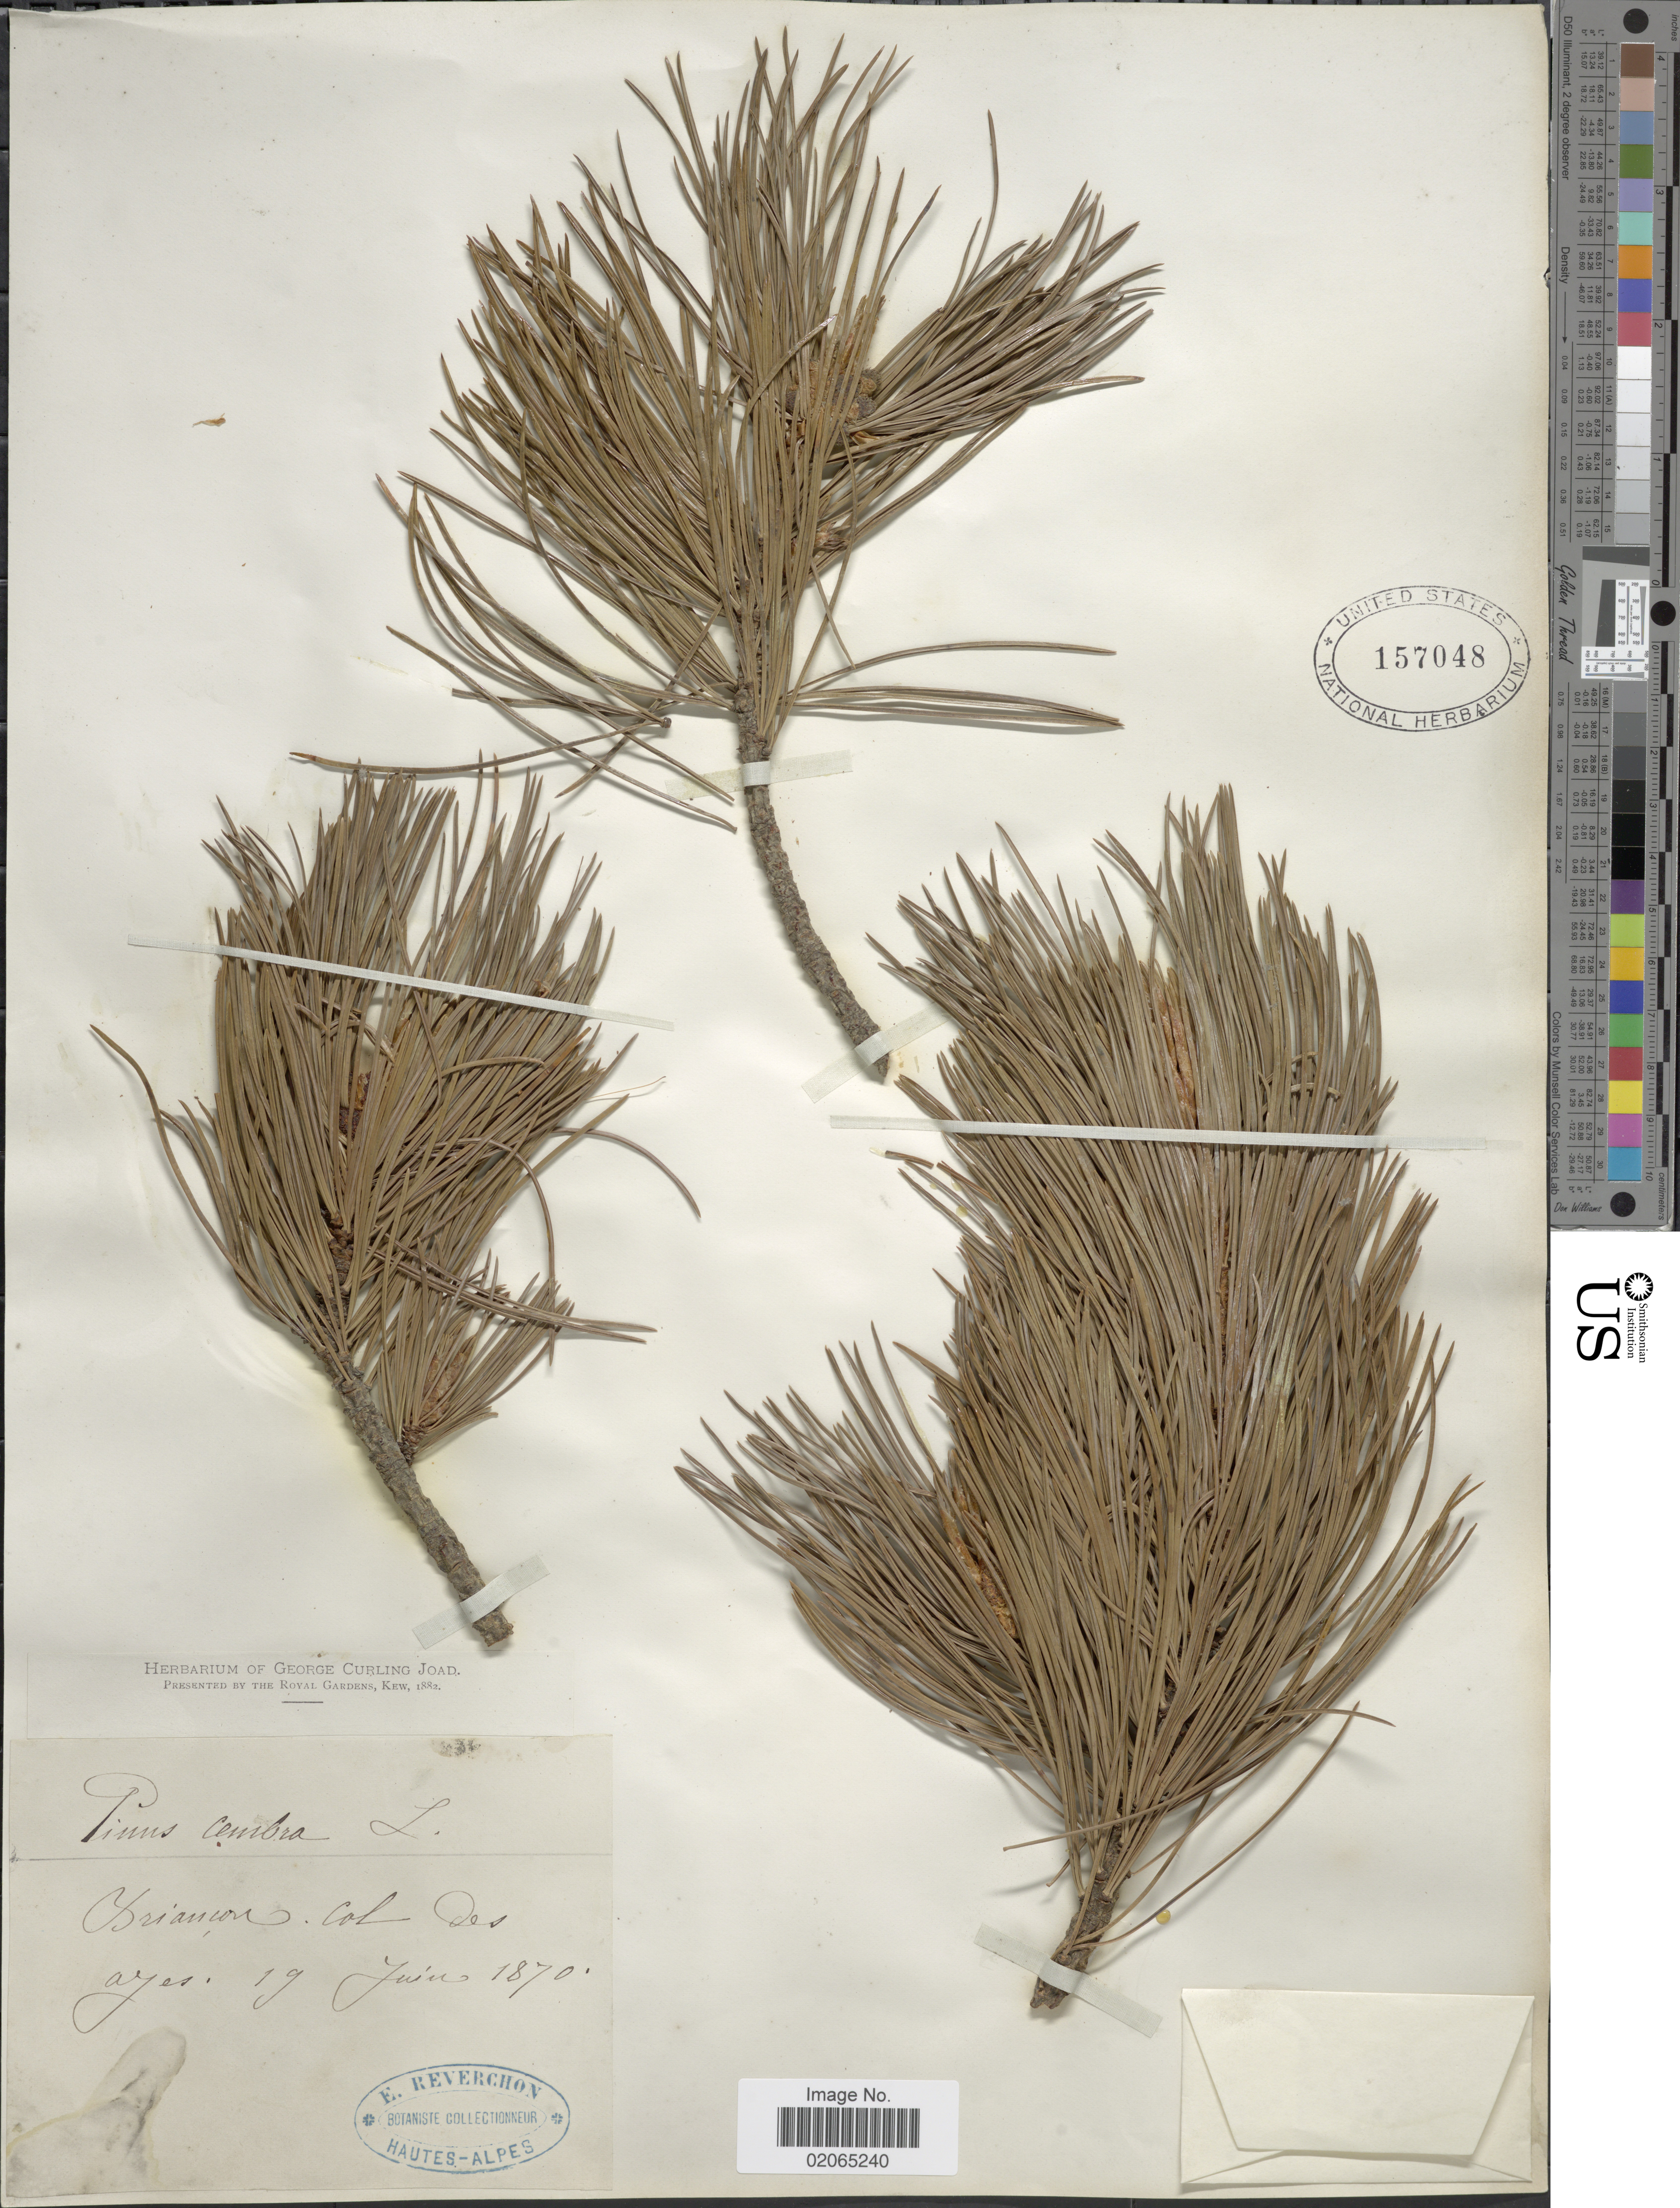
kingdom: Plantae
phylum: Tracheophyta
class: Pinopsida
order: Pinales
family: Pinaceae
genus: Pinus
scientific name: Pinus cembra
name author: L.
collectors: ex herb. George Curling Joad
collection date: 1870-06-19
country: France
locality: Brianon Col des Ayes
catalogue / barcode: US 157048